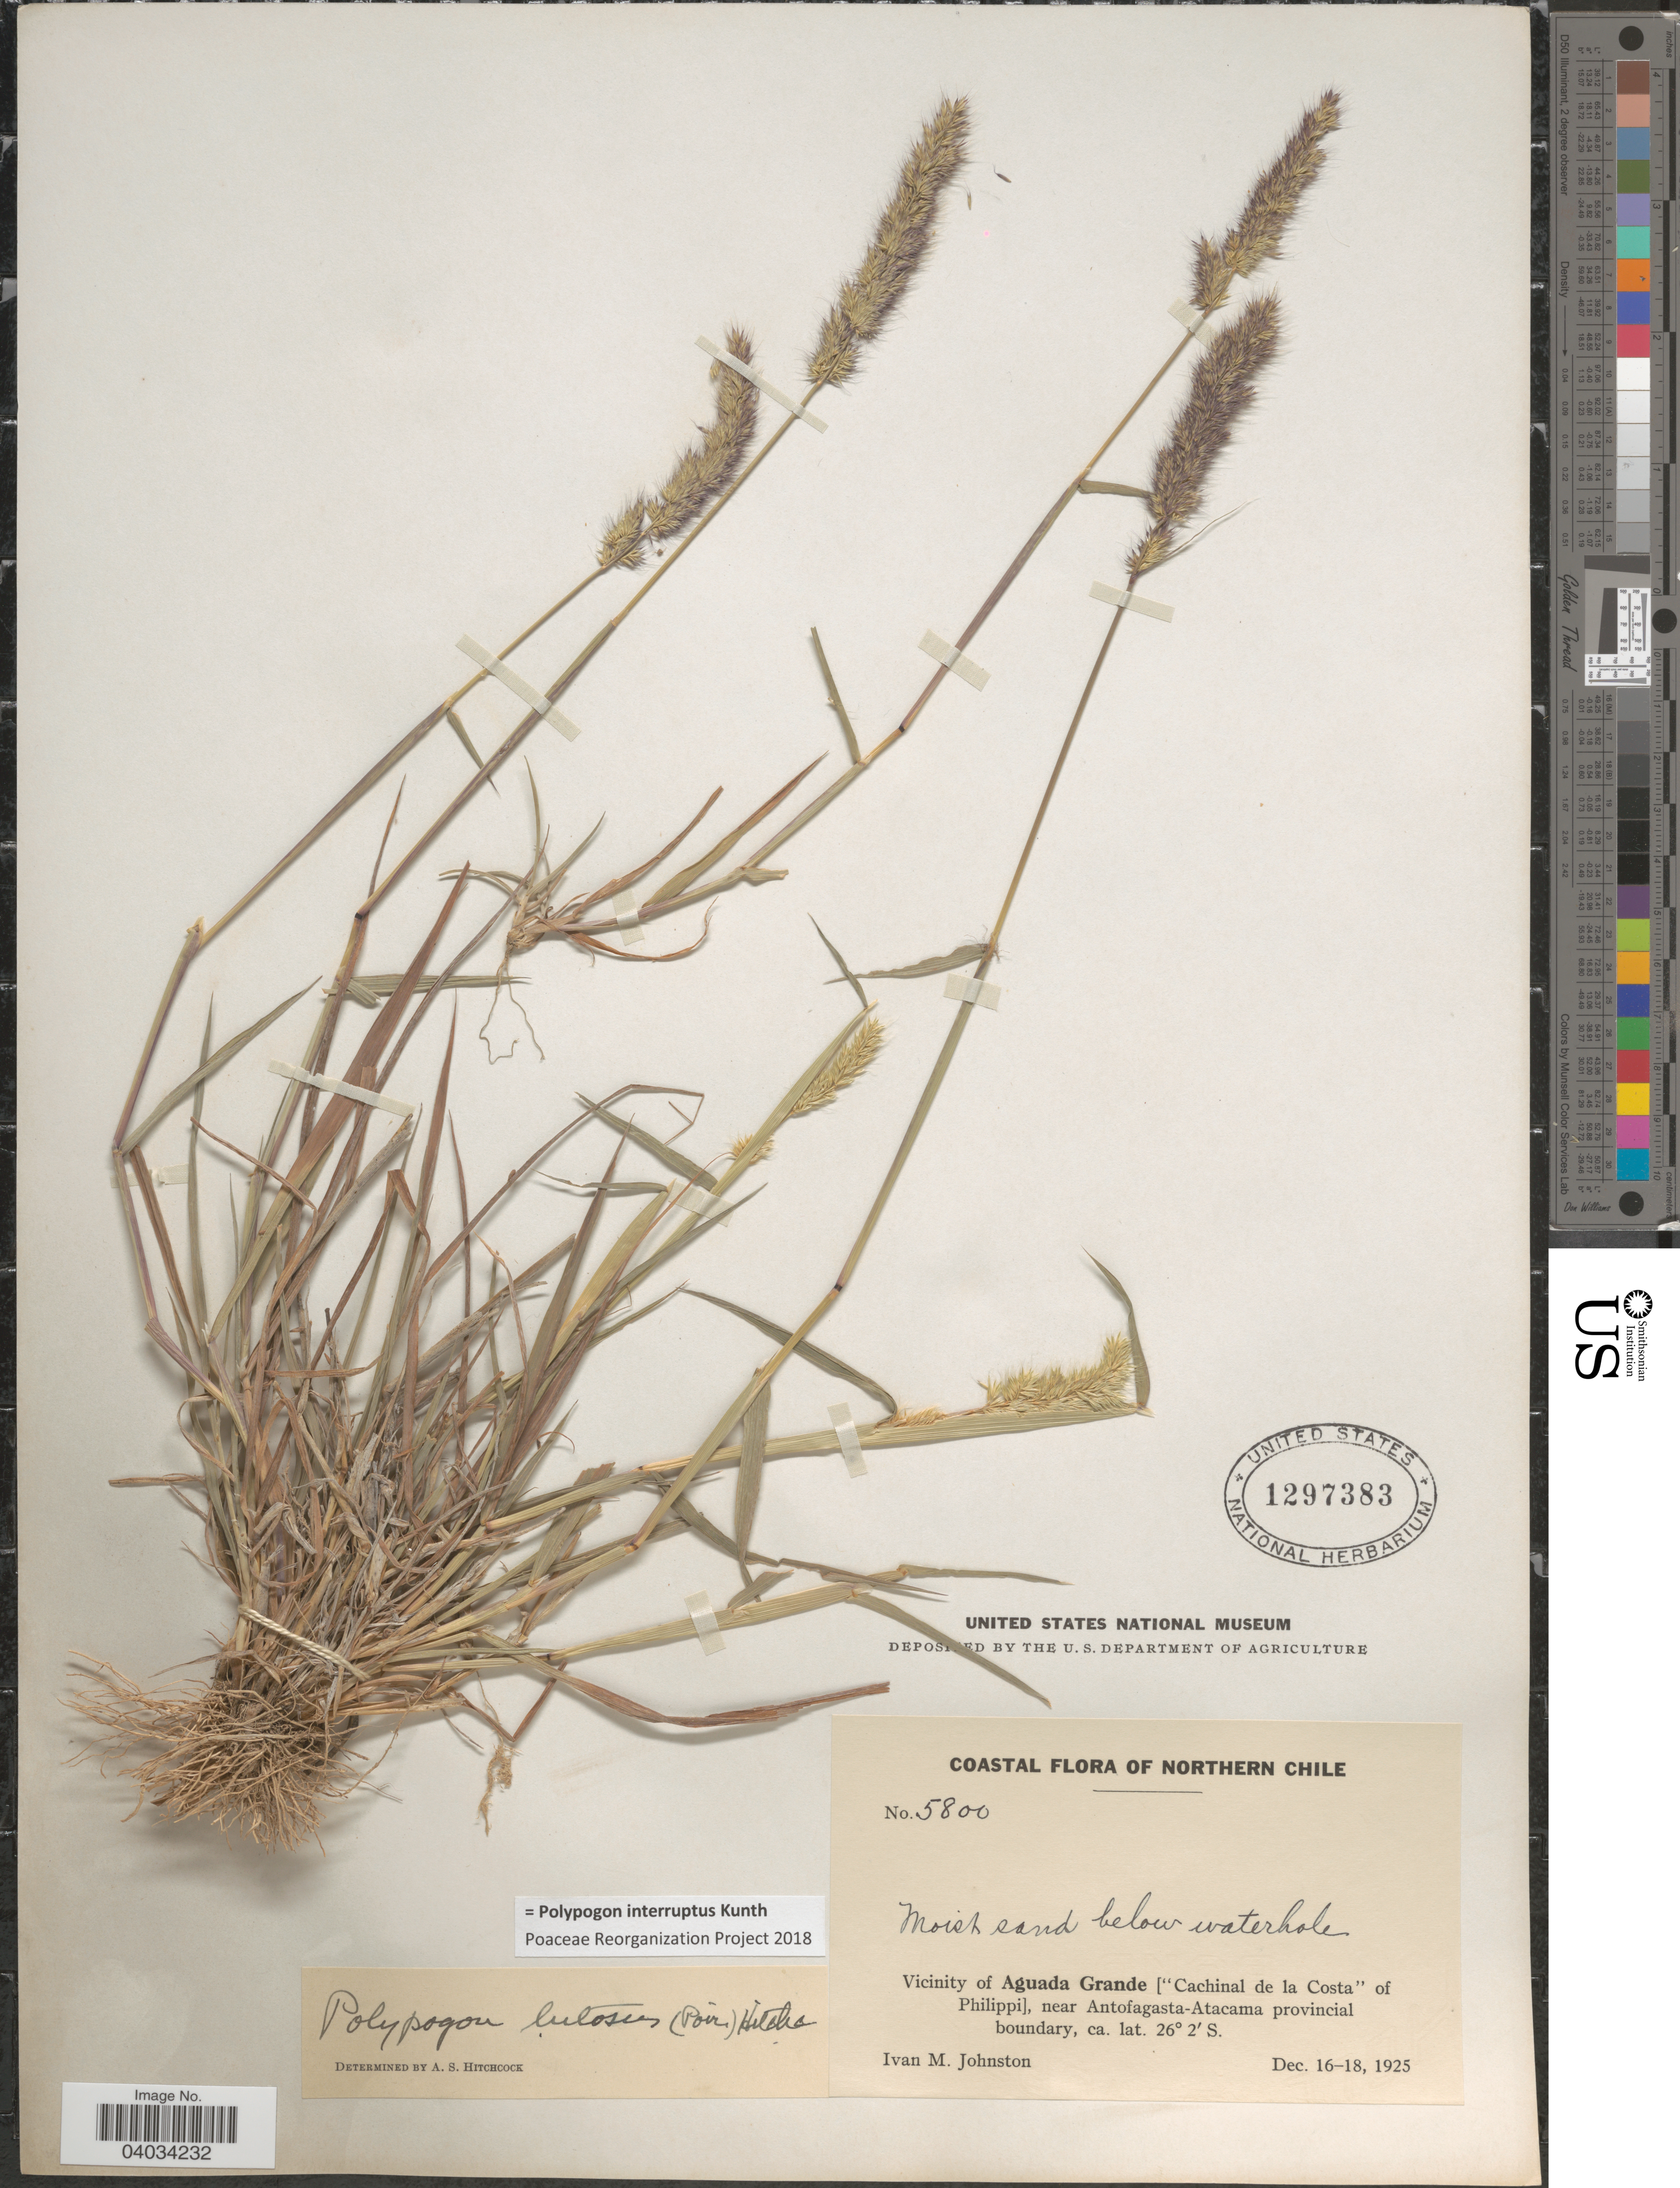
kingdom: Plantae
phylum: Tracheophyta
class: Liliopsida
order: Poales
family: Poaceae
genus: Polypogon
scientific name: Polypogon interruptus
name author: Kunth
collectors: I.M. Johnston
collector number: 5800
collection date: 1925-12-16/1925-12-18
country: Chile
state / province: Atacama (III)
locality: Northern Chile. Vicinity of Aguada Grande ["Cachinal de la Costa" of Philippi], near Antofagasta-Atacama provincial boundary.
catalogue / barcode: US 1297383